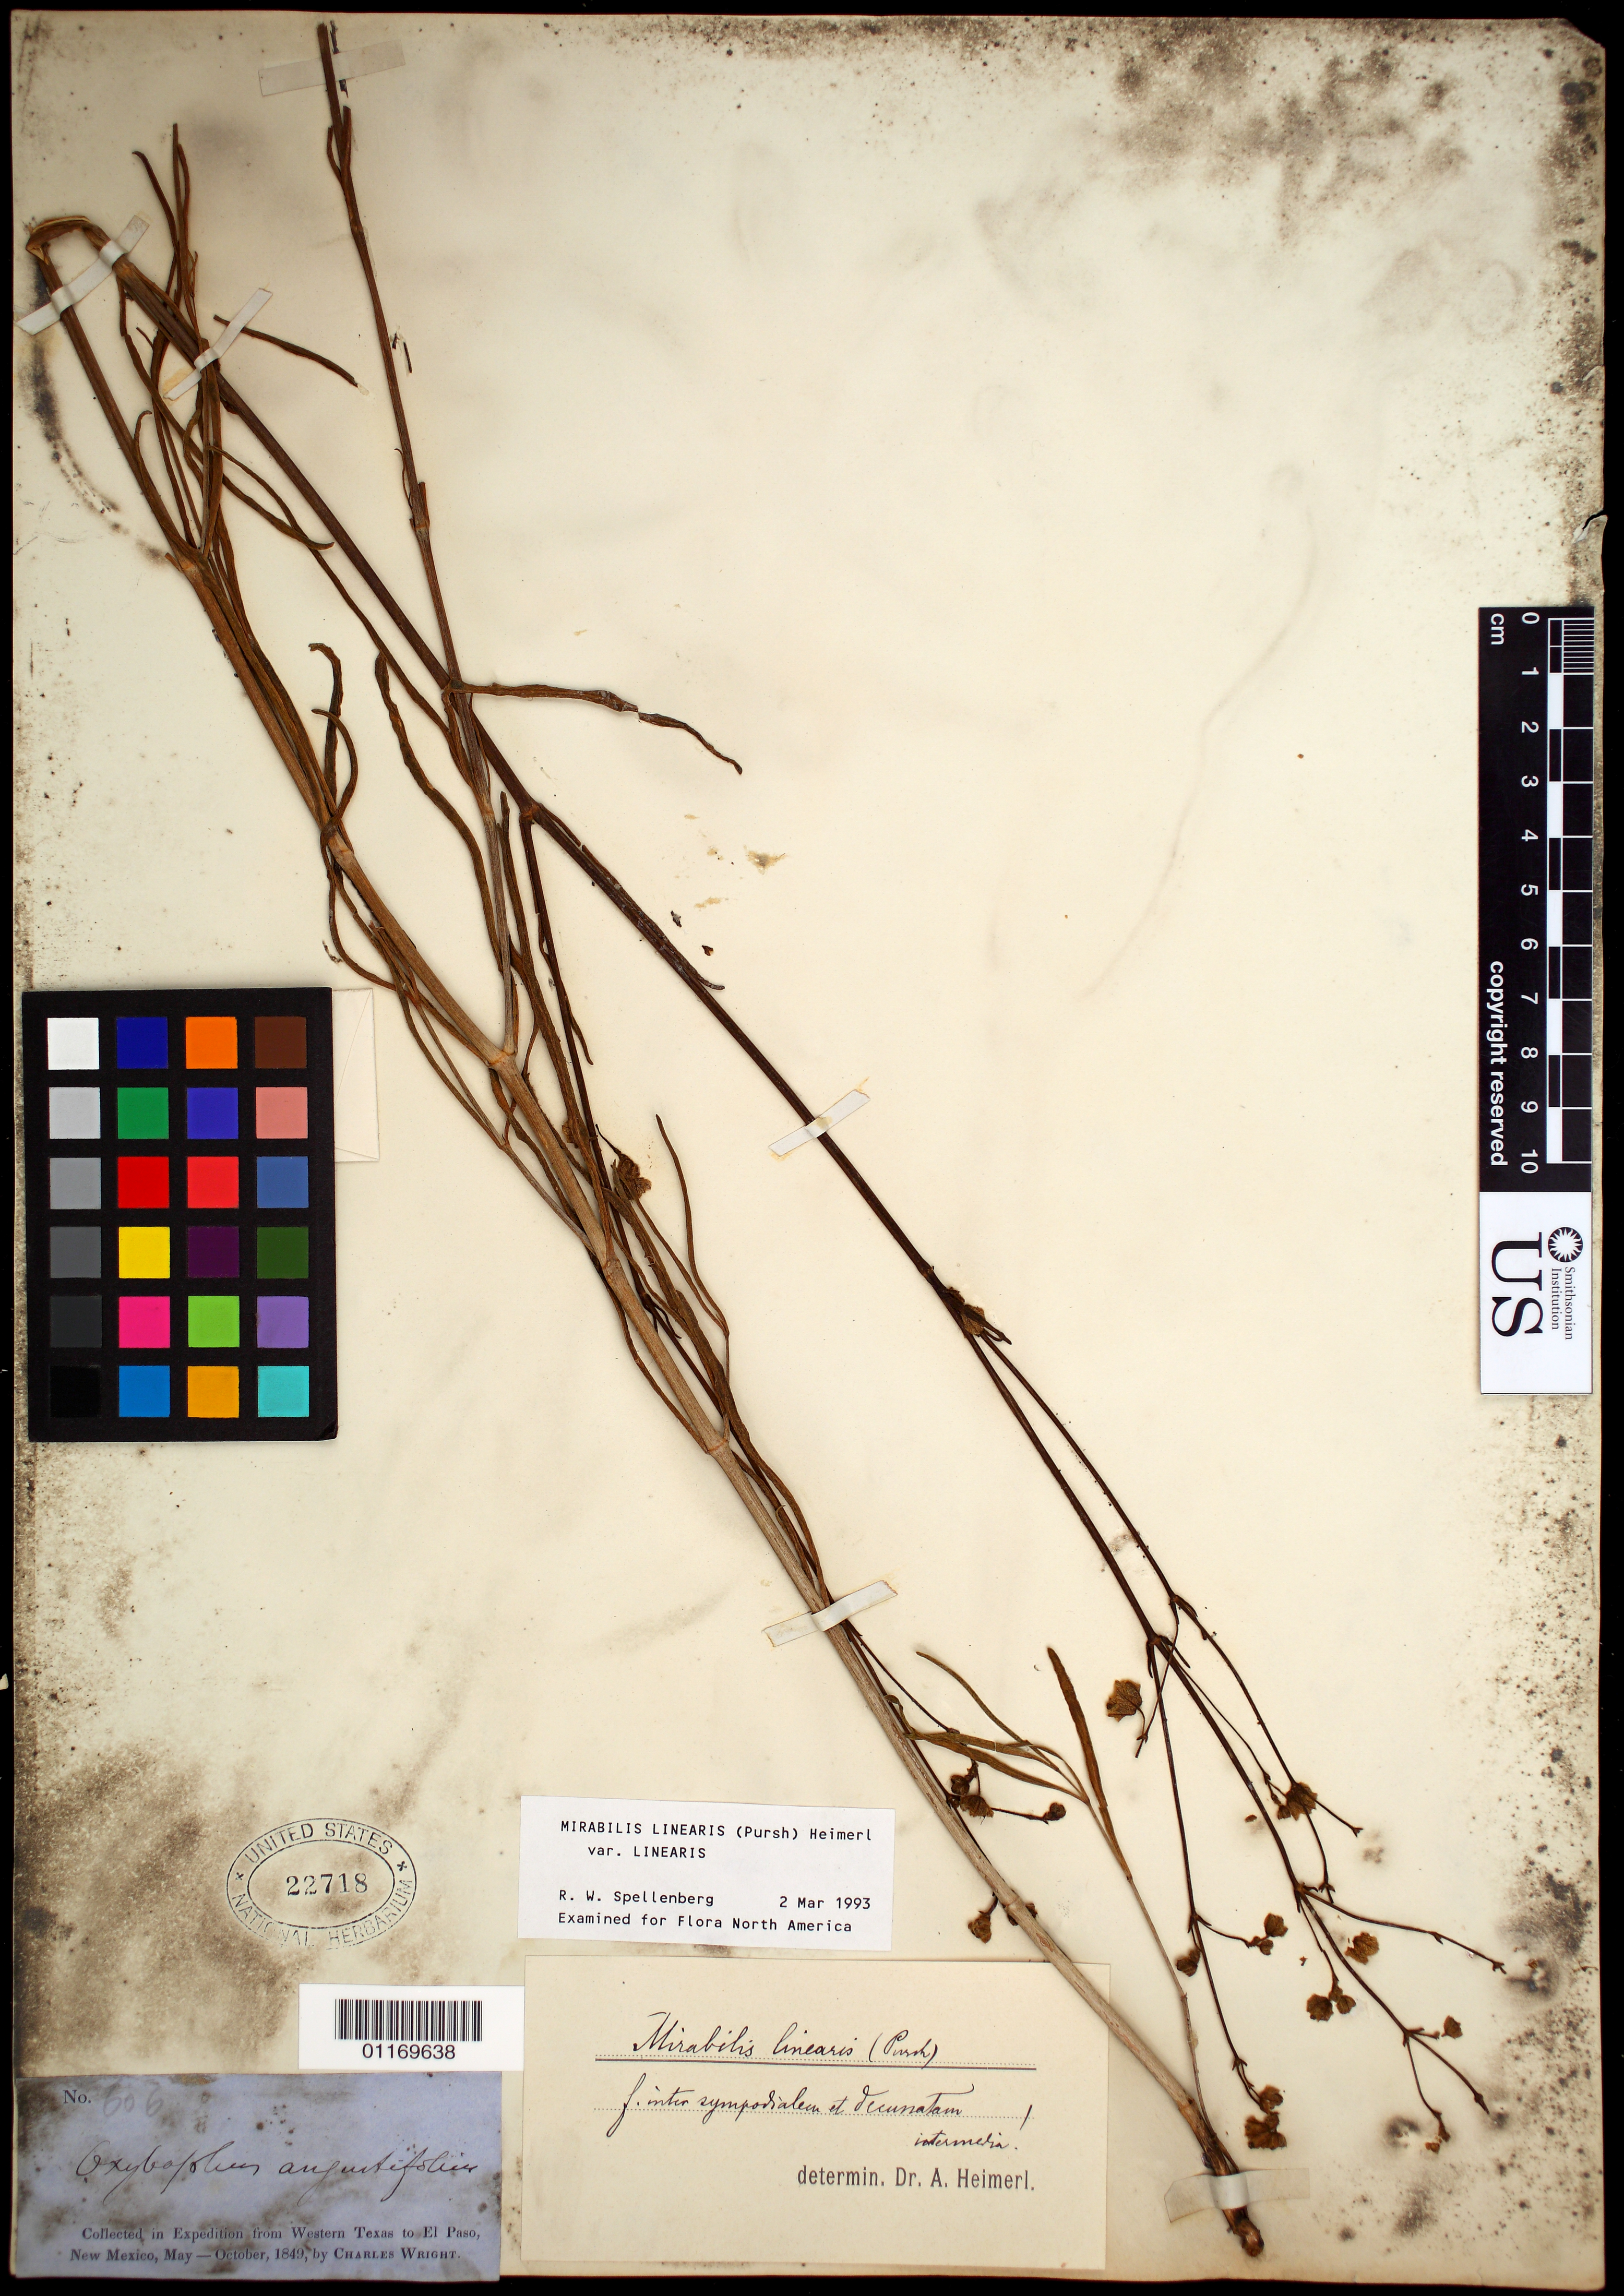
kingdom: Plantae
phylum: Tracheophyta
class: Magnoliopsida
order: Caryophyllales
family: Nyctaginaceae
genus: Mirabilis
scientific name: Mirabilis linearis var. linearis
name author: (Pursh) Heimerl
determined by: Spellenberg, R. W.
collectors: C. Wright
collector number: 606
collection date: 1849-05/1849-10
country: United States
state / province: New Mexico / Texas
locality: From Western Texas to El Paso, New Mexico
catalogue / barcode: US 22718